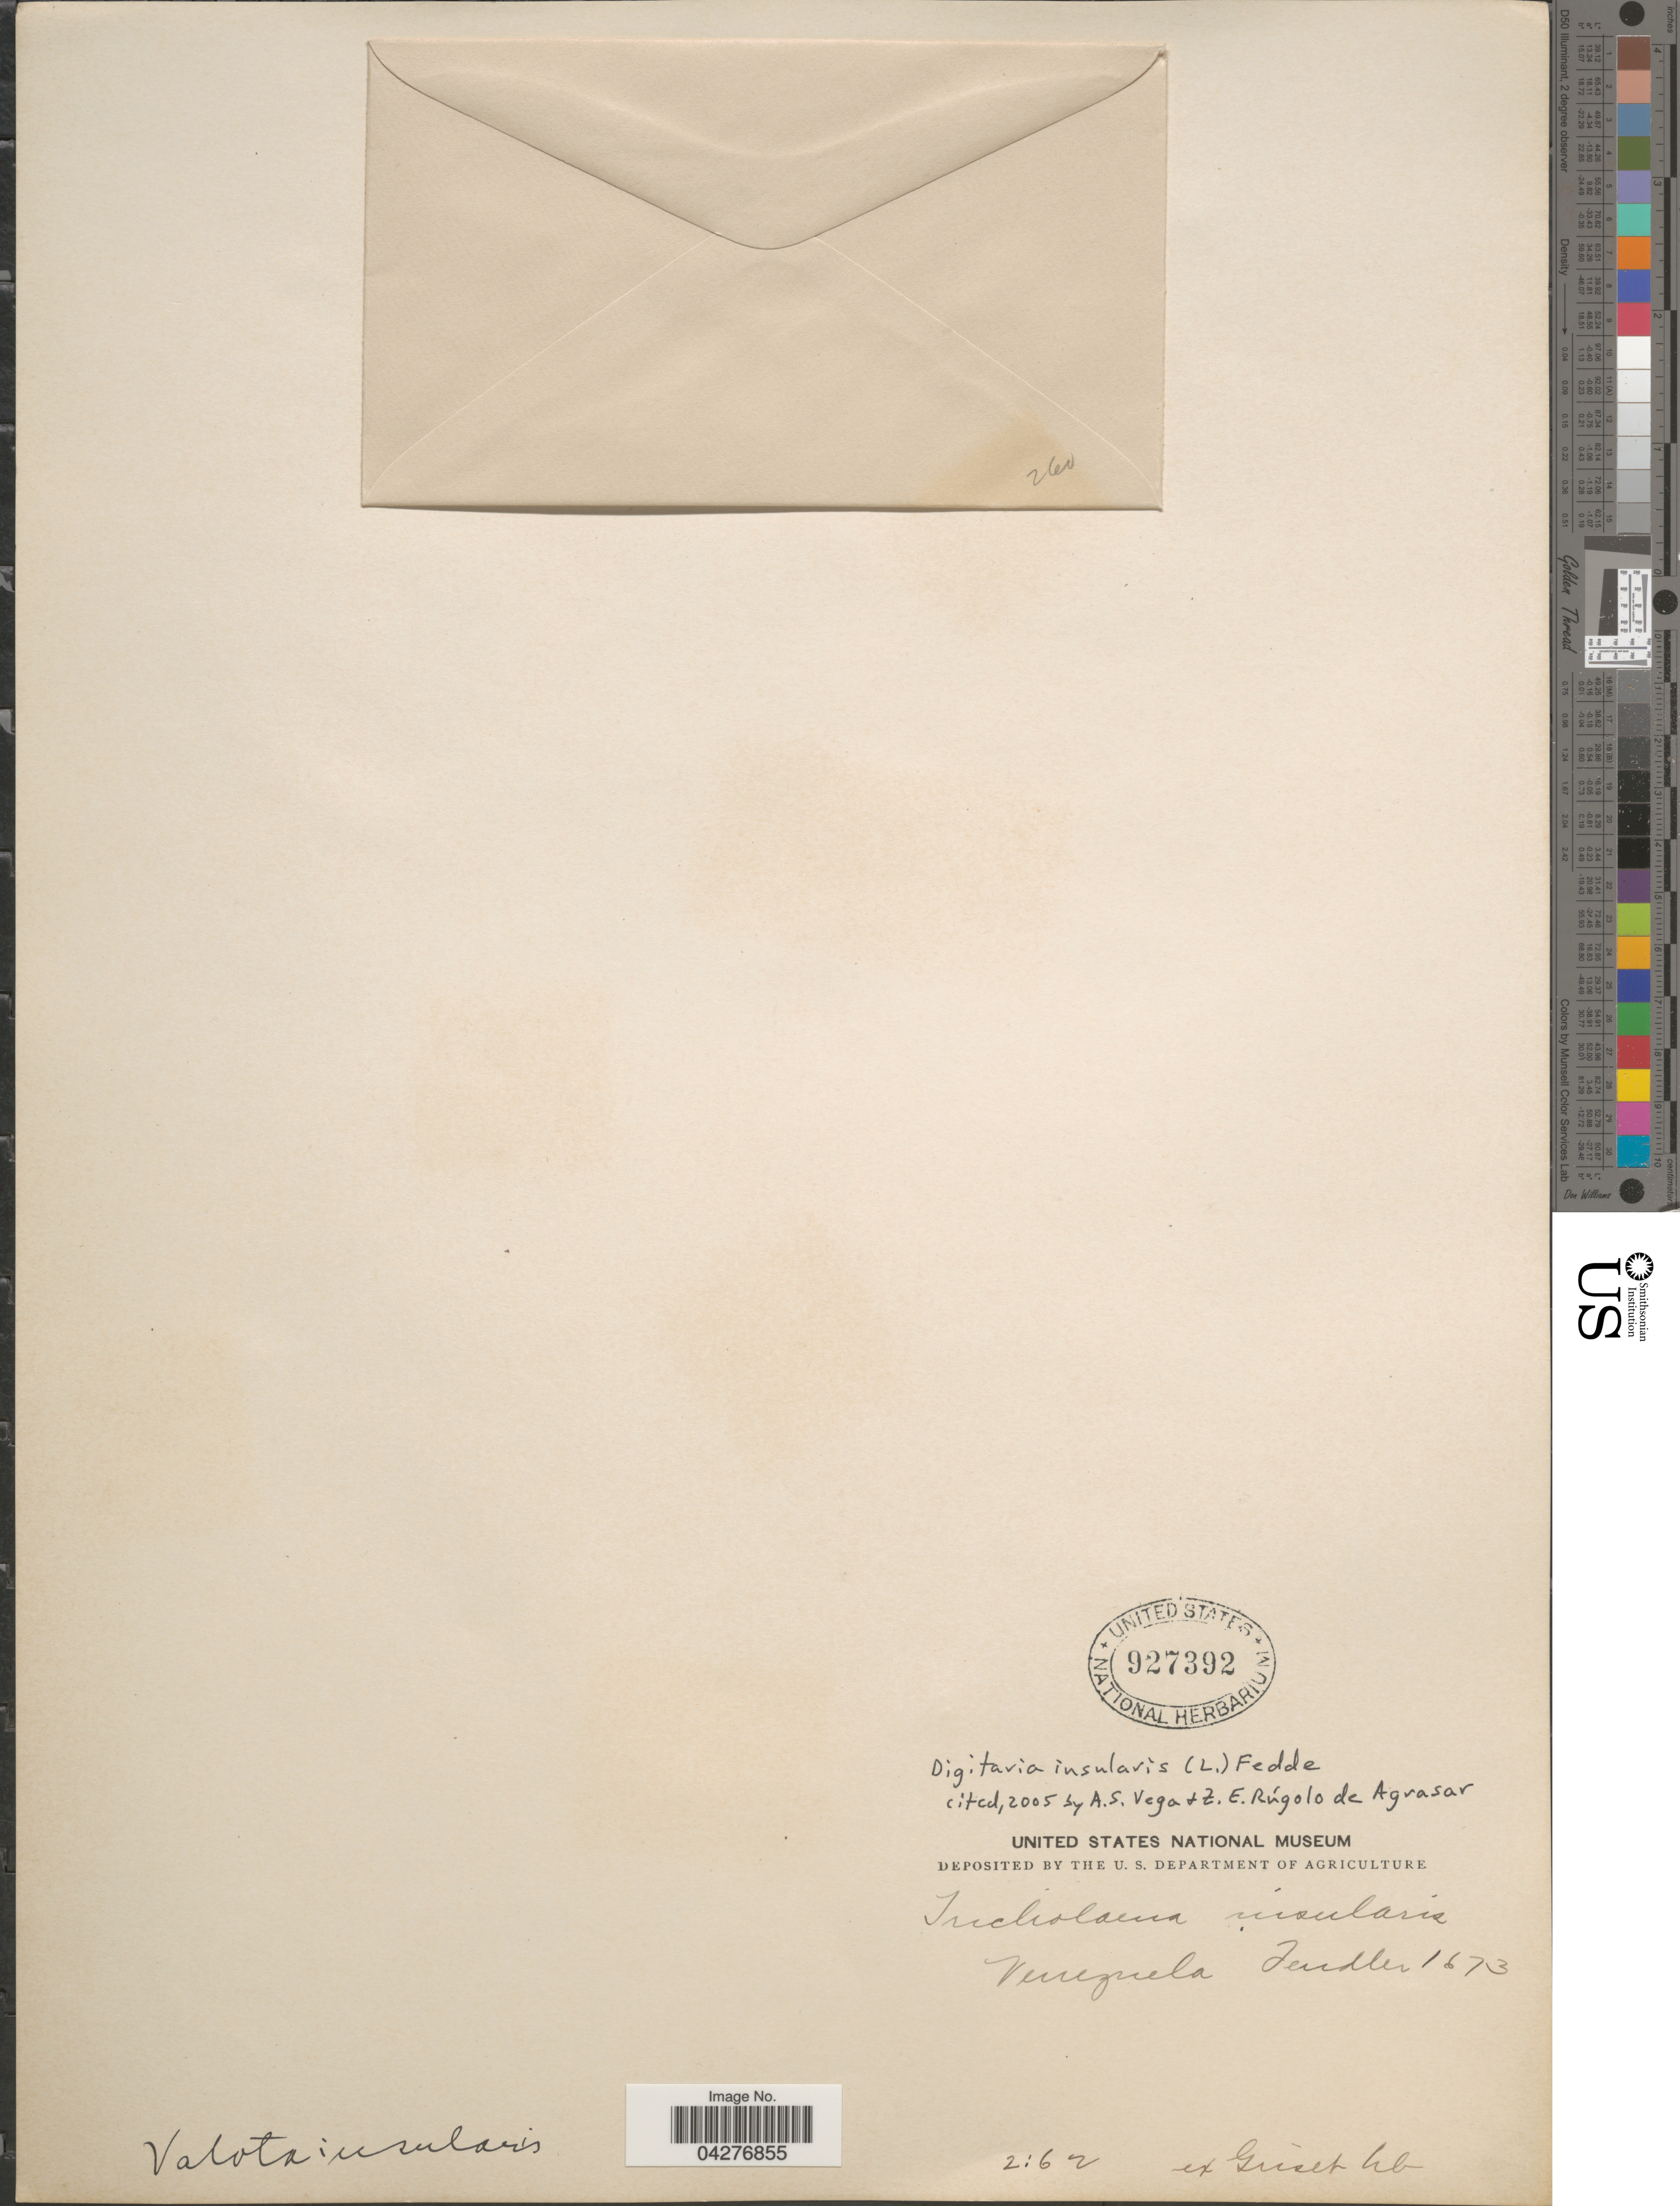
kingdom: Plantae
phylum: Tracheophyta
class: Liliopsida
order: Poales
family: Poaceae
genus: Digitaria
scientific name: Digitaria insularis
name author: (L.) Fedde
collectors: -. Fendler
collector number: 1673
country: Venezuela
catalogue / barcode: US 927392